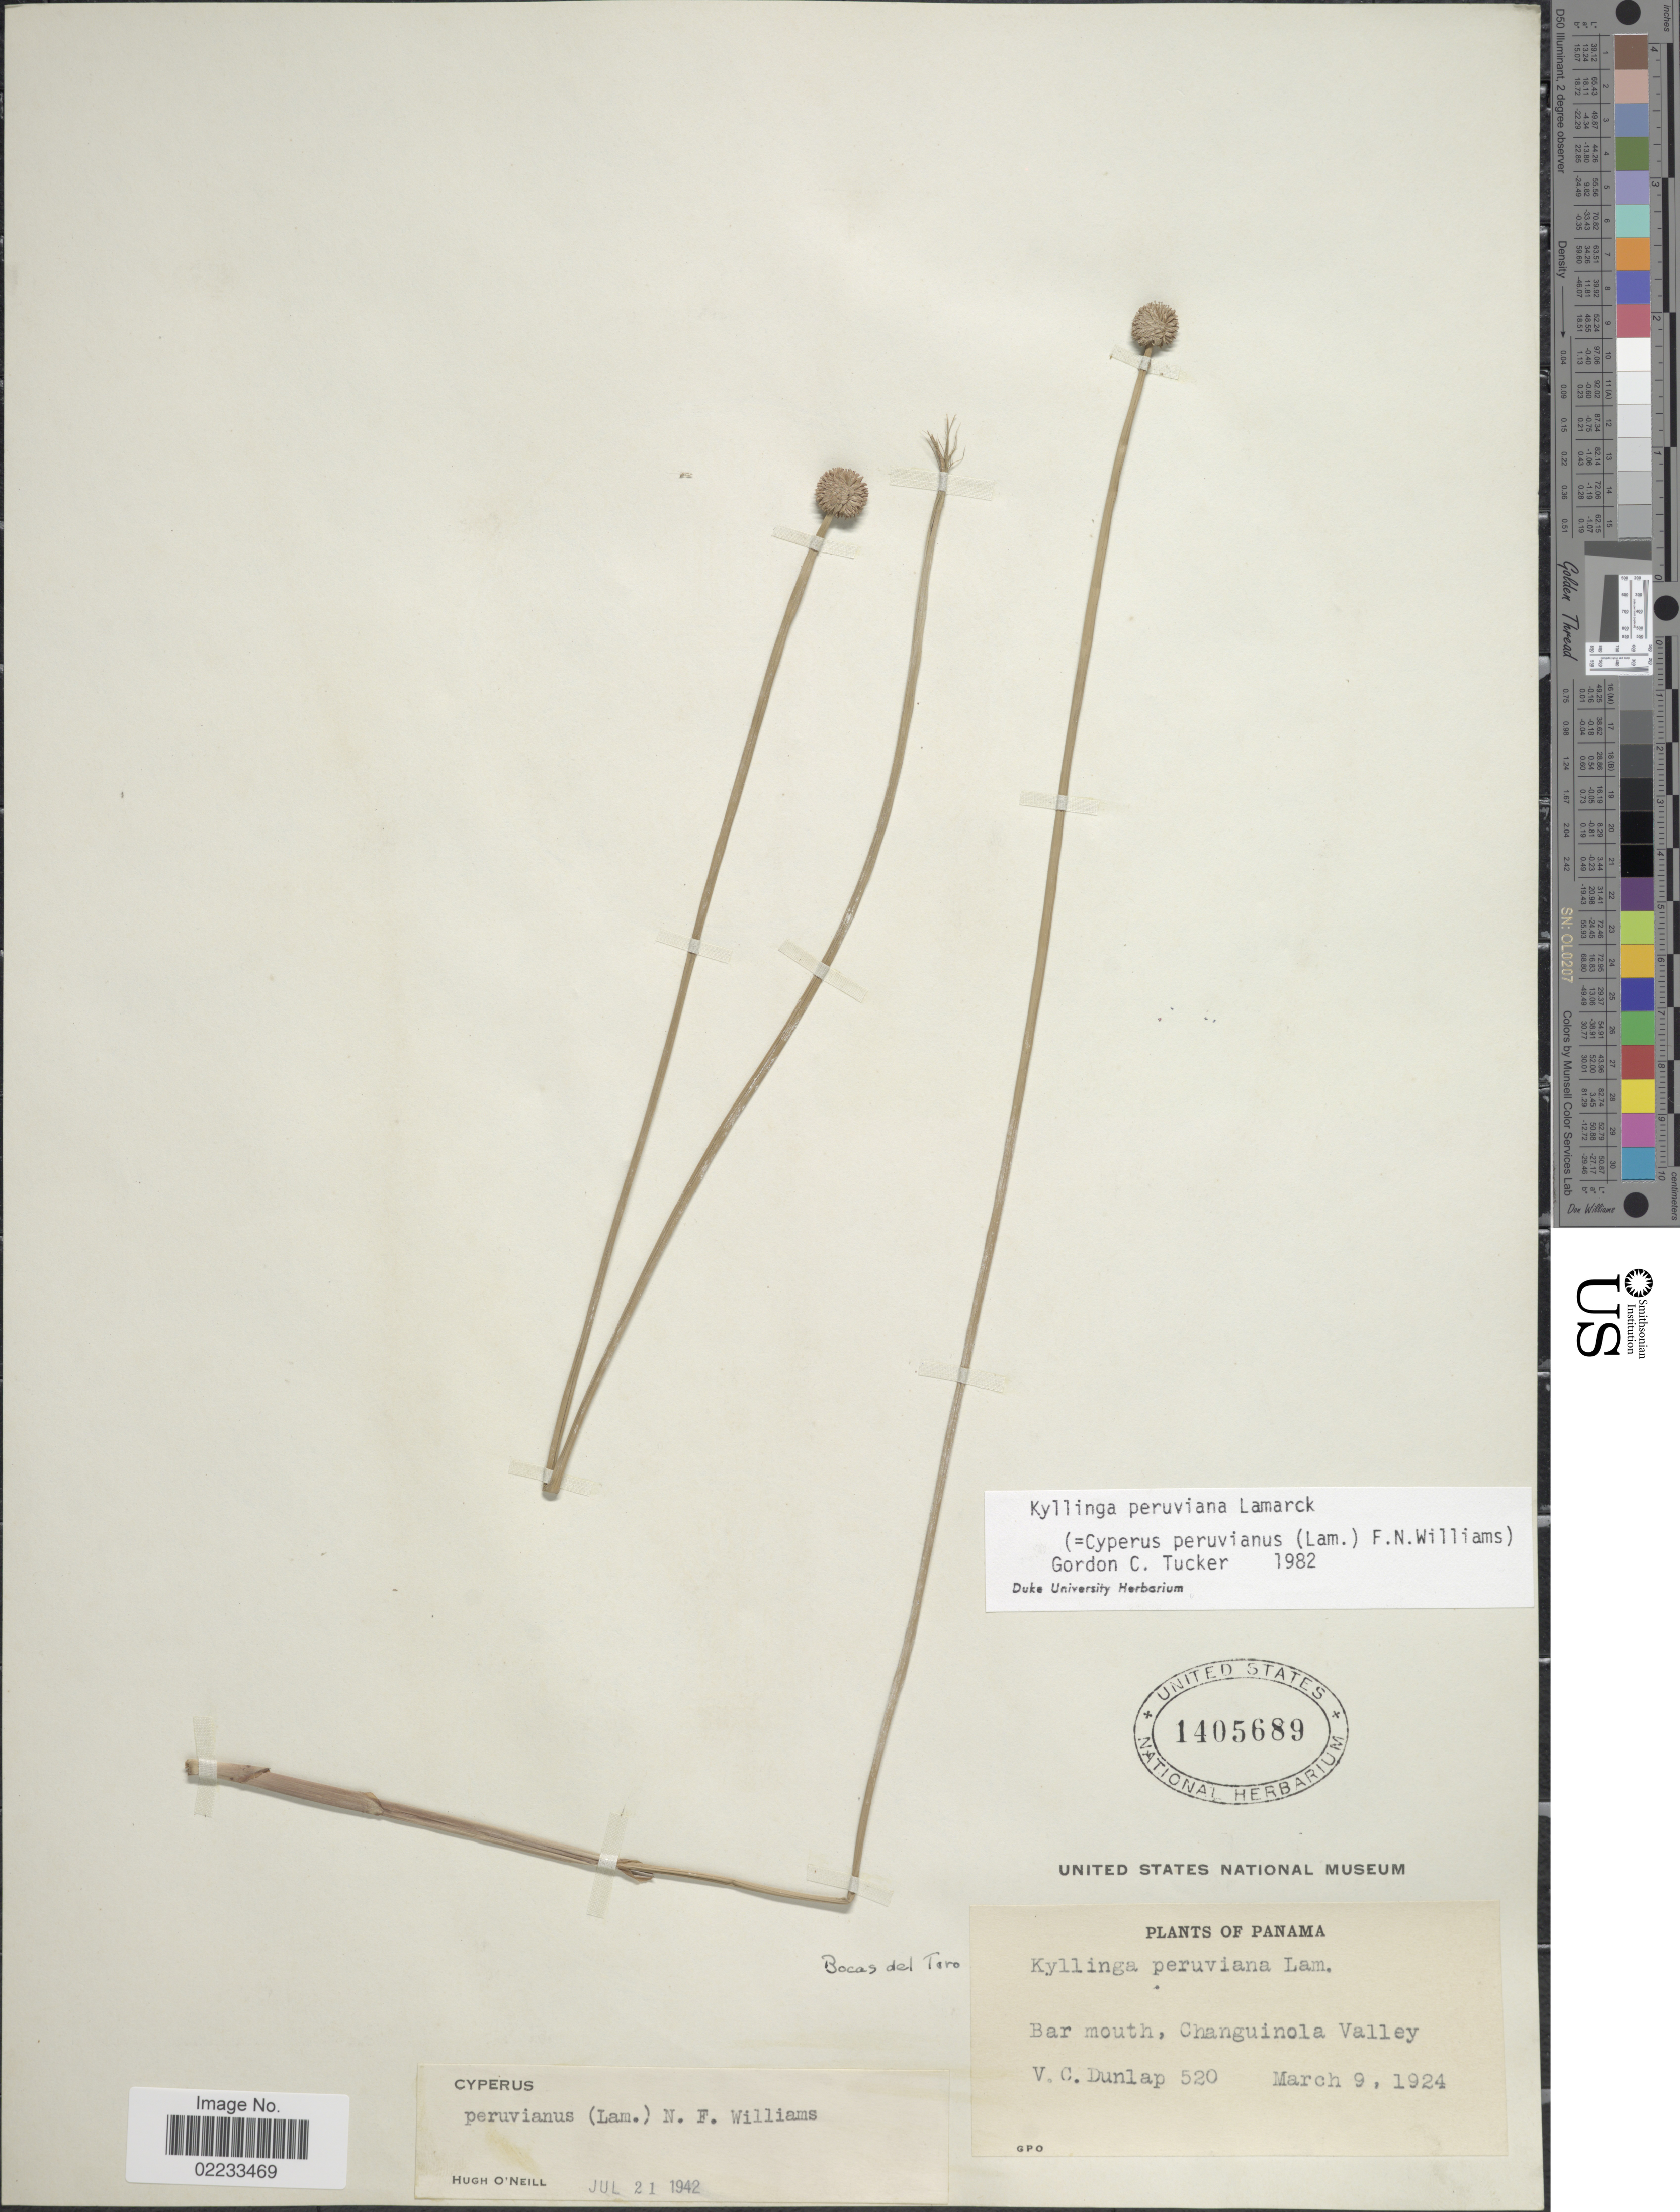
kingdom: Plantae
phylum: Tracheophyta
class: Liliopsida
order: Poales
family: Cyperaceae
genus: Cyperus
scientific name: Cyperus tibialis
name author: (Poit. ex Ledeb.) Govaerts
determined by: Strong, Mark T., (BOT), Smithsonian Institution - National Museum of Natural History (UNITED STATES)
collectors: V. C. Dunlap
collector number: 520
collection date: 1924-03-09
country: Panama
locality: Bar mouth, Changuinola Valley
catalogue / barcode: US 1405689